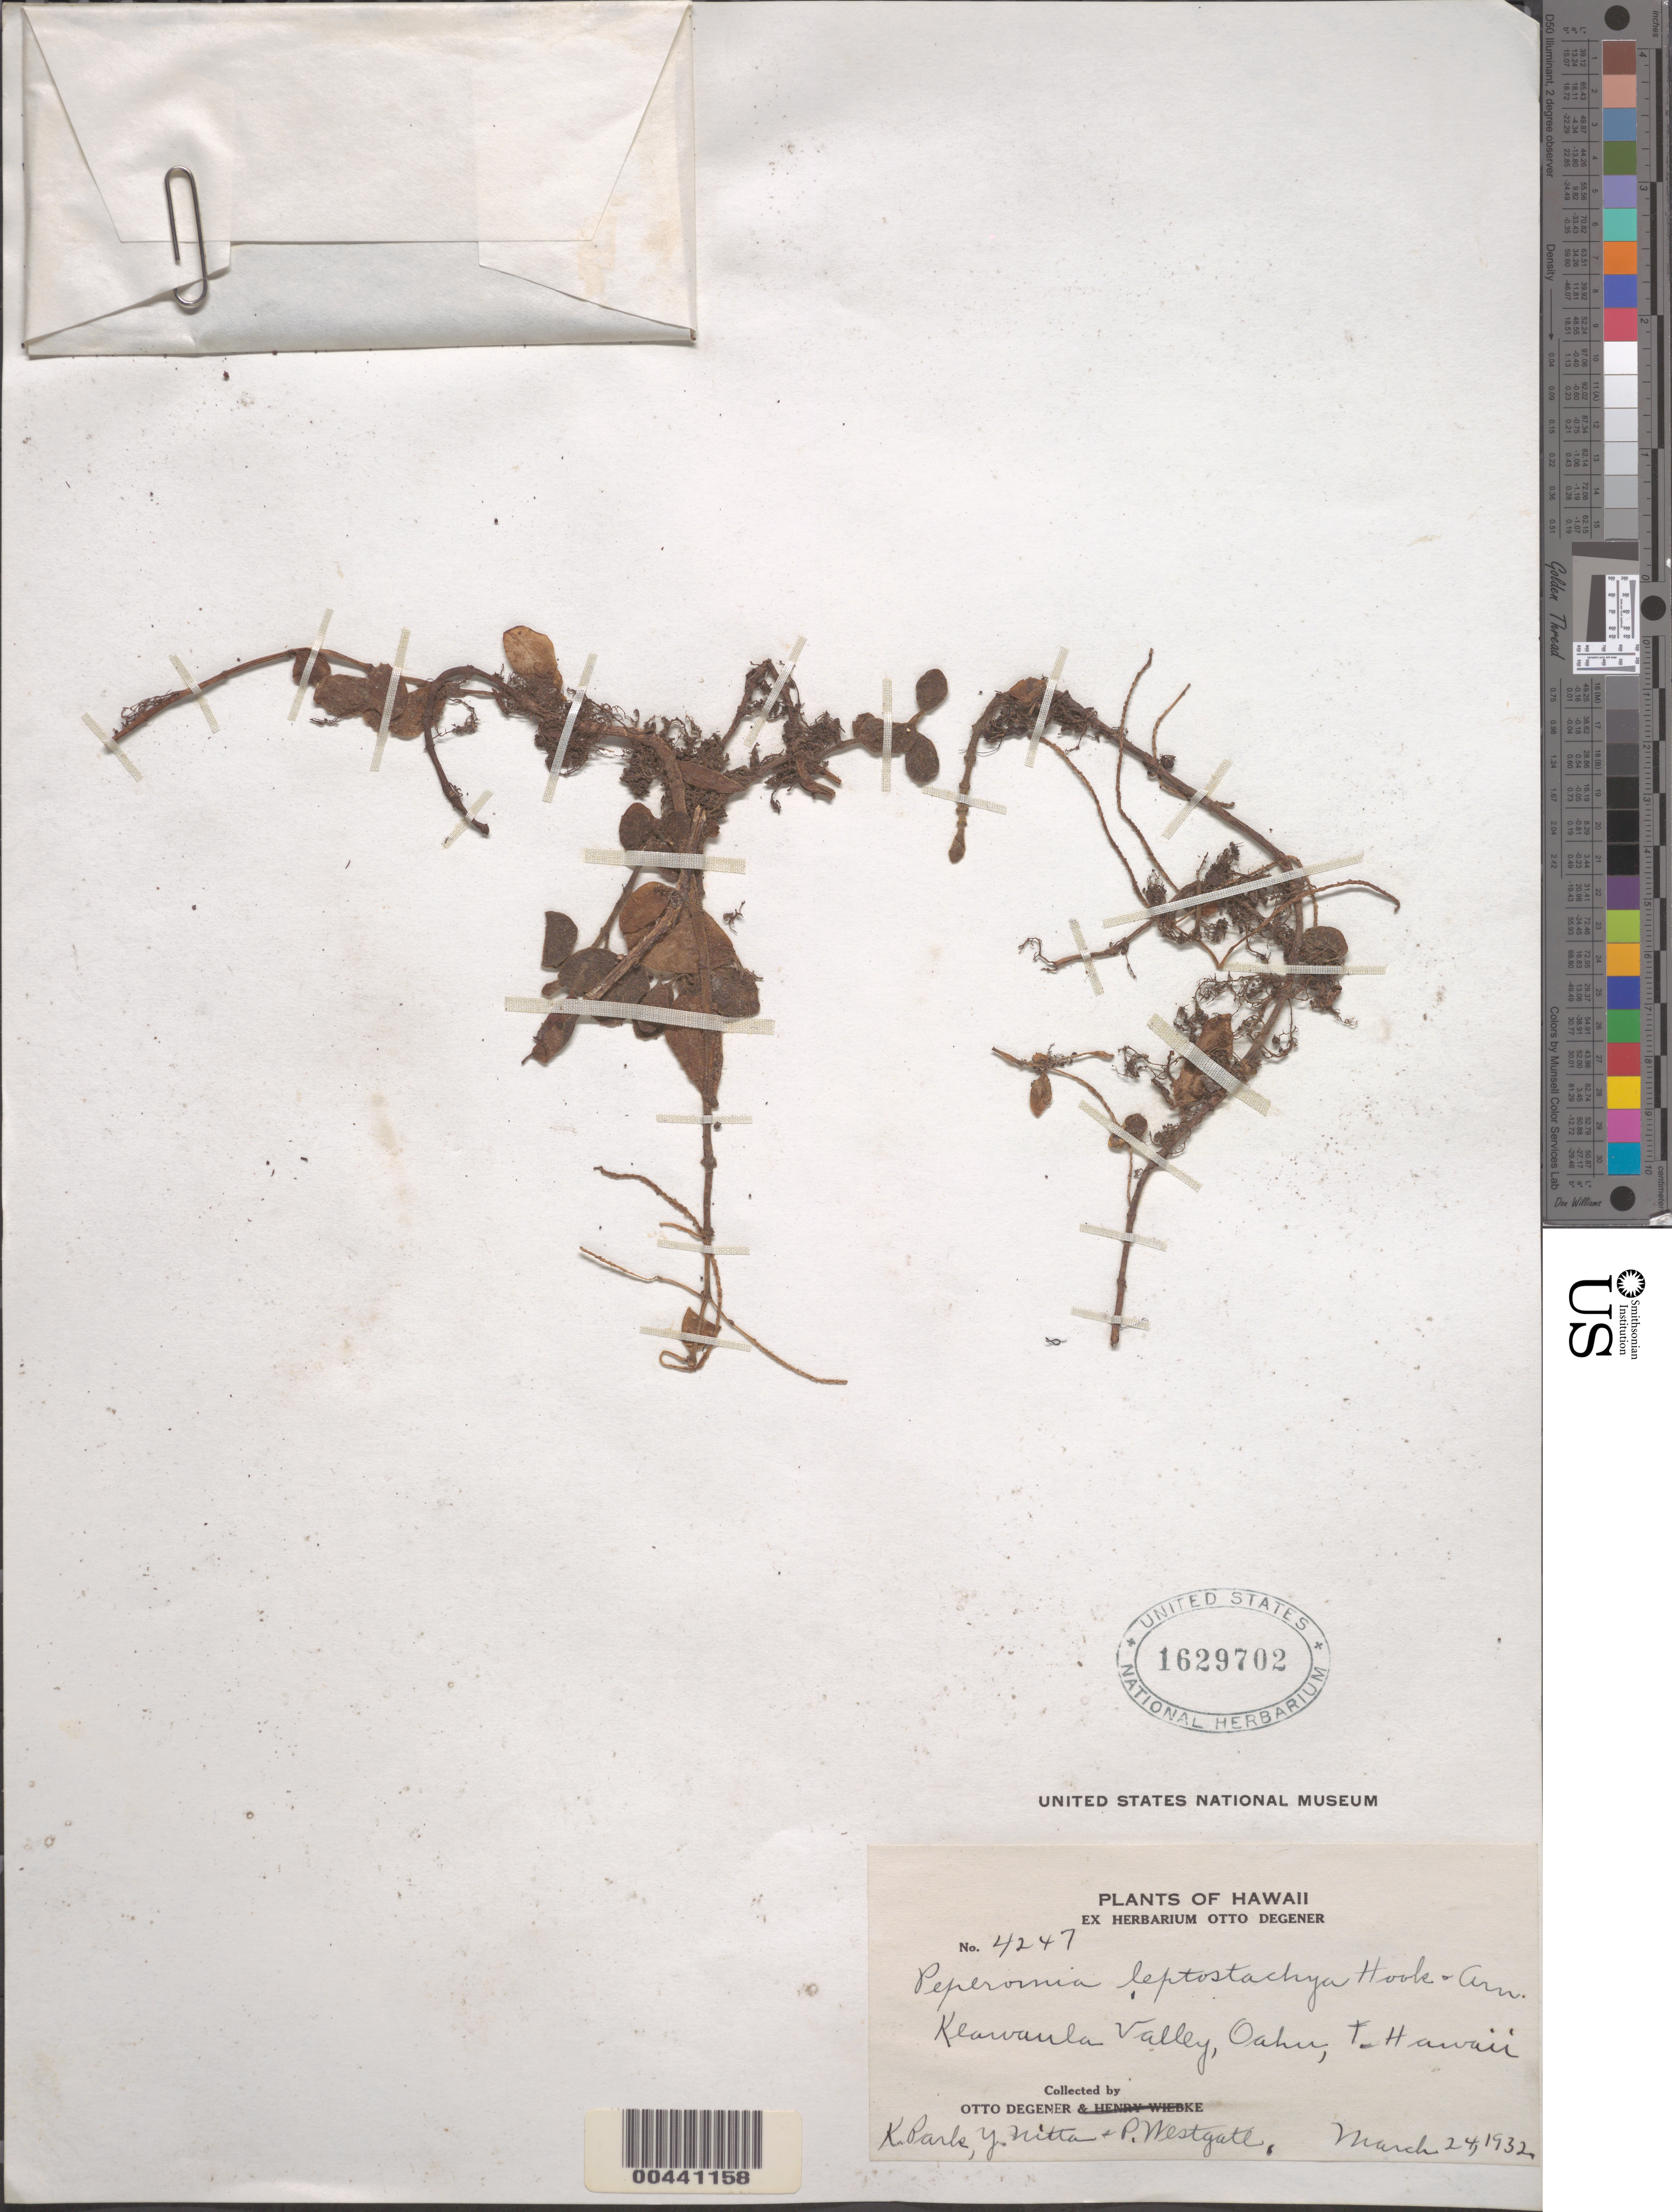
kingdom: Plantae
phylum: Tracheophyta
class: Magnoliopsida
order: Piperales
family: Piperaceae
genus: Peperomia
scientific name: Peperomia leptostachya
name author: Hook. & Arn.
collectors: O. Degener, K. Park, Y. Nitta & P. Westgate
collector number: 4247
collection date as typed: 24 Mar 1932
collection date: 1932-03-24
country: United States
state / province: Hawaii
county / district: Honolulu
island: Oahu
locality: Keawaula Valley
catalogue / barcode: US 1629702